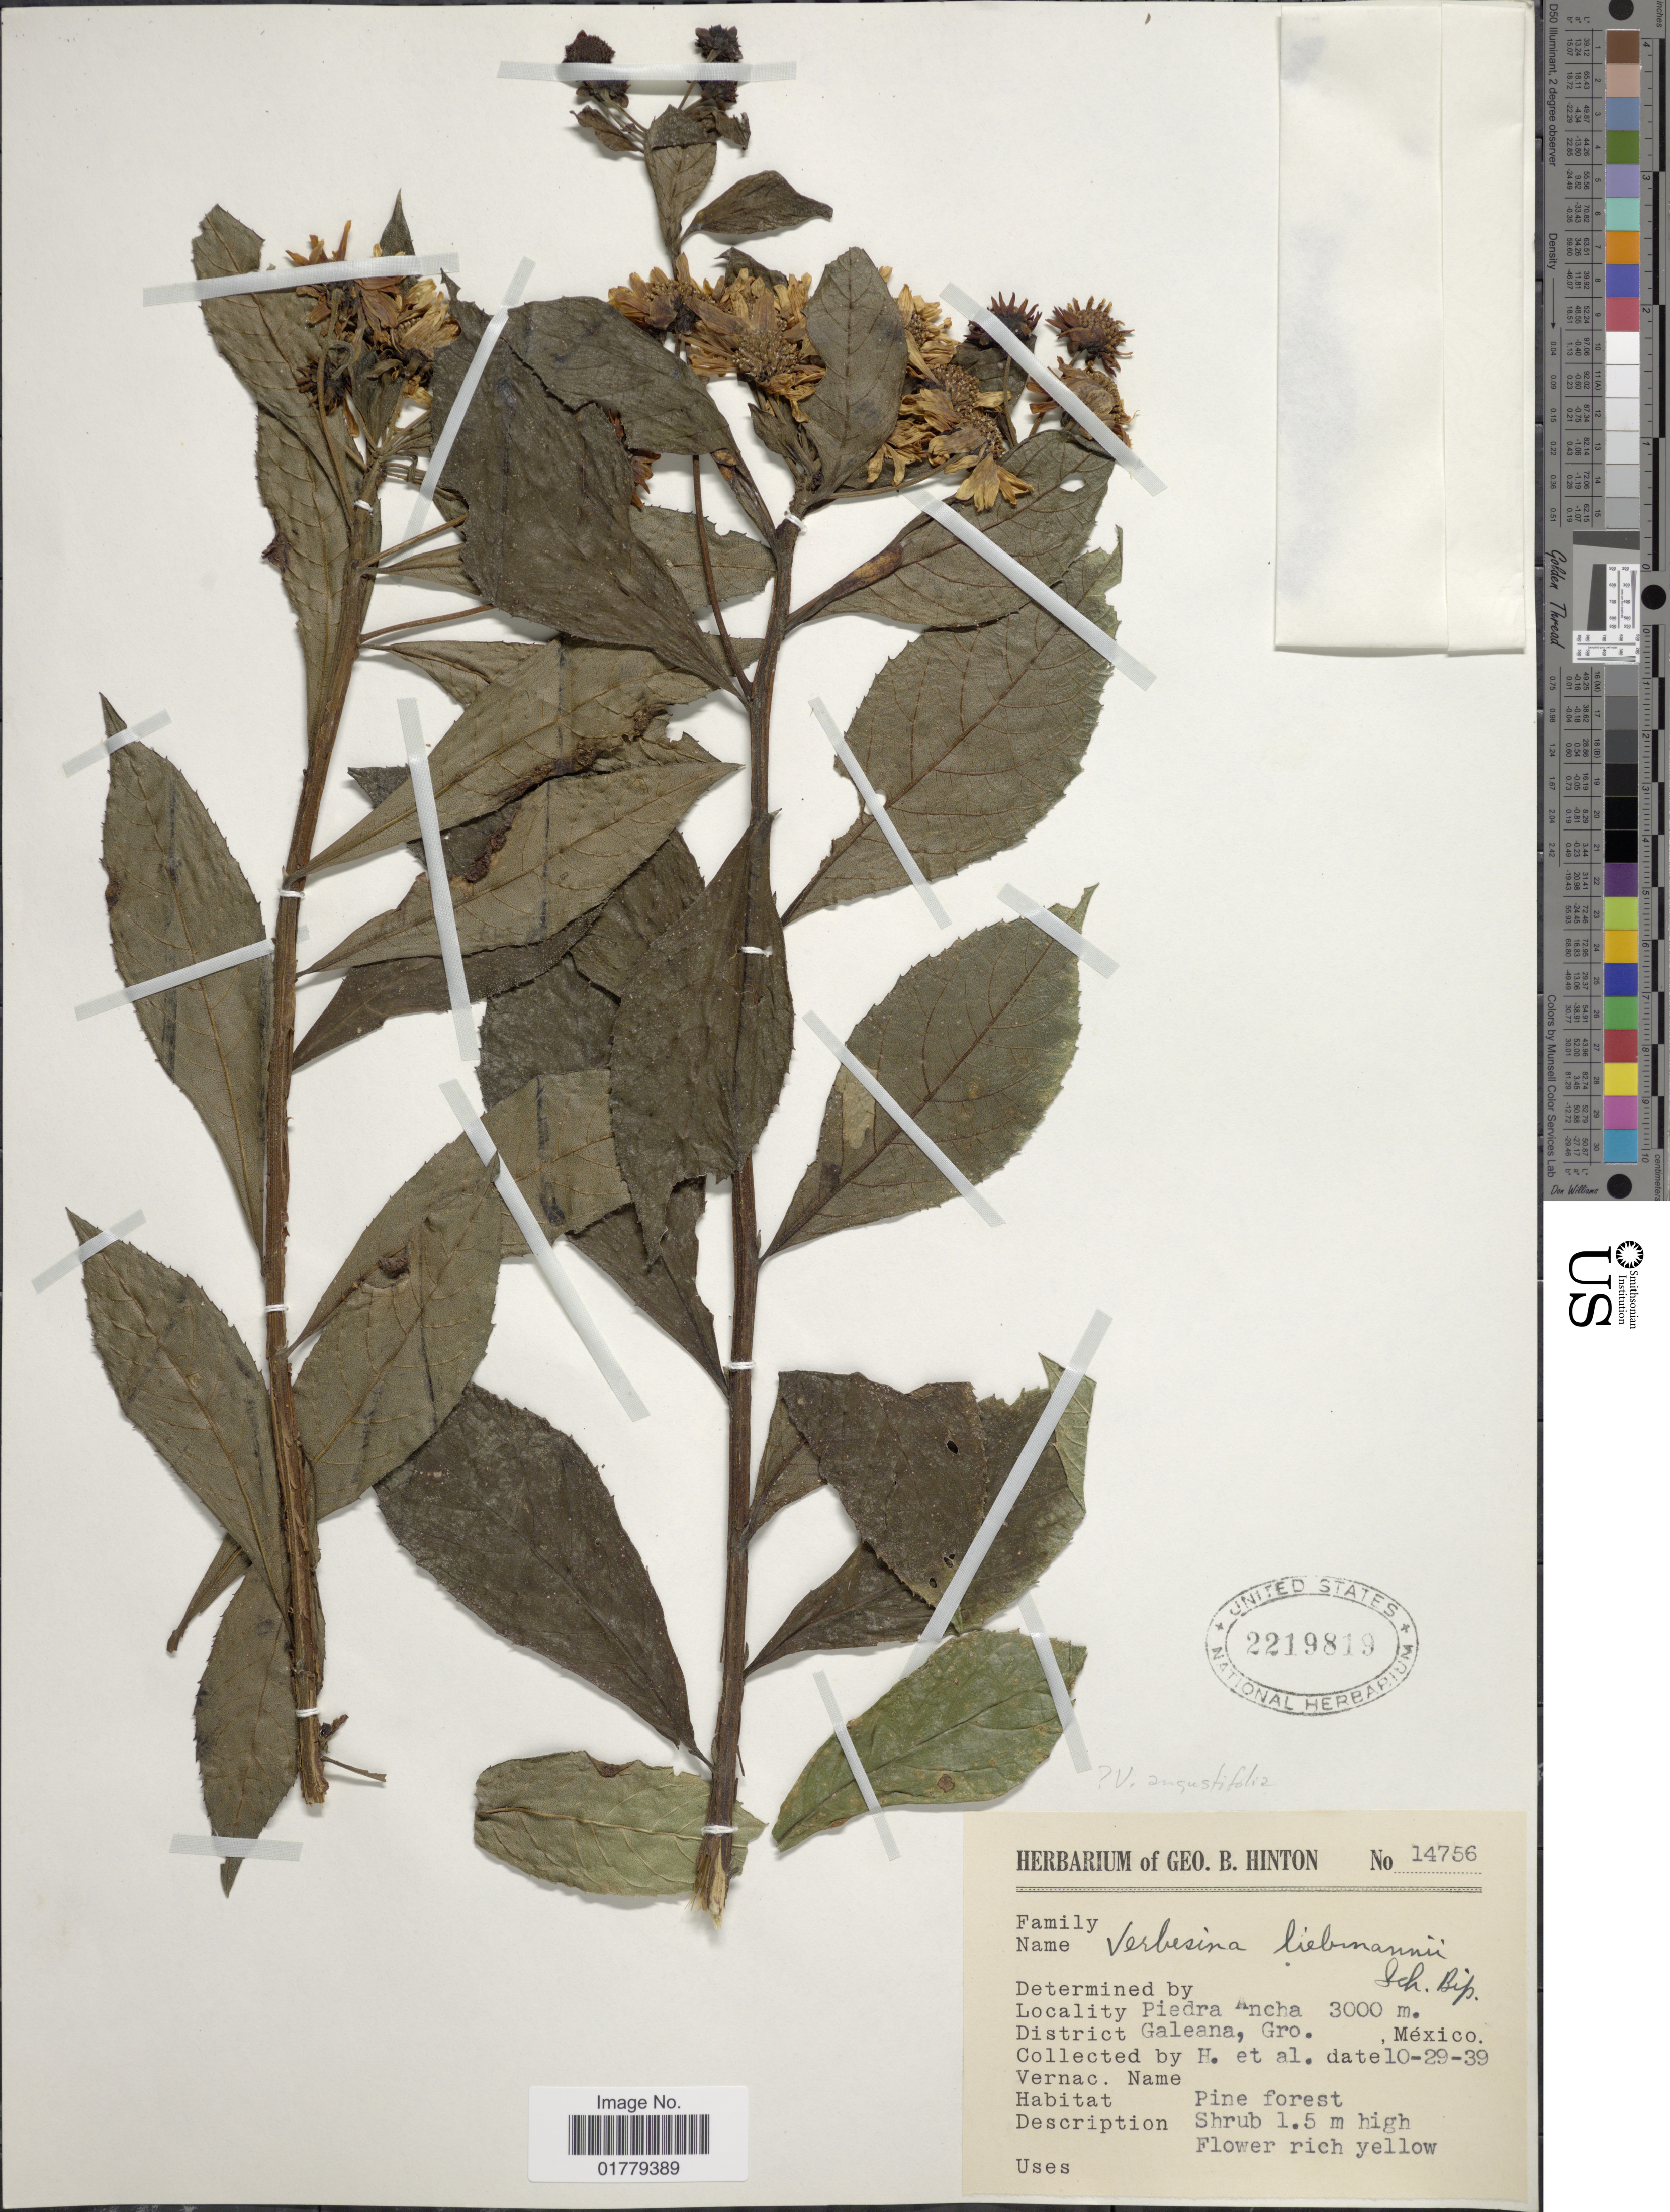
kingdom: Plantae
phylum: Tracheophyta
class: Magnoliopsida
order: Asterales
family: Asteraceae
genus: Verbesina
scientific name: Verbesina angustifolia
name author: S.F. Blake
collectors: G. B. Hinton & et al.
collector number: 14756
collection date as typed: Transcribed d/m/y: 29/10/39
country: Mexico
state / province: Guerrero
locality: Piedra Ancha. District Galeana, Gro., México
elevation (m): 3000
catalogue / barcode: US 2219819